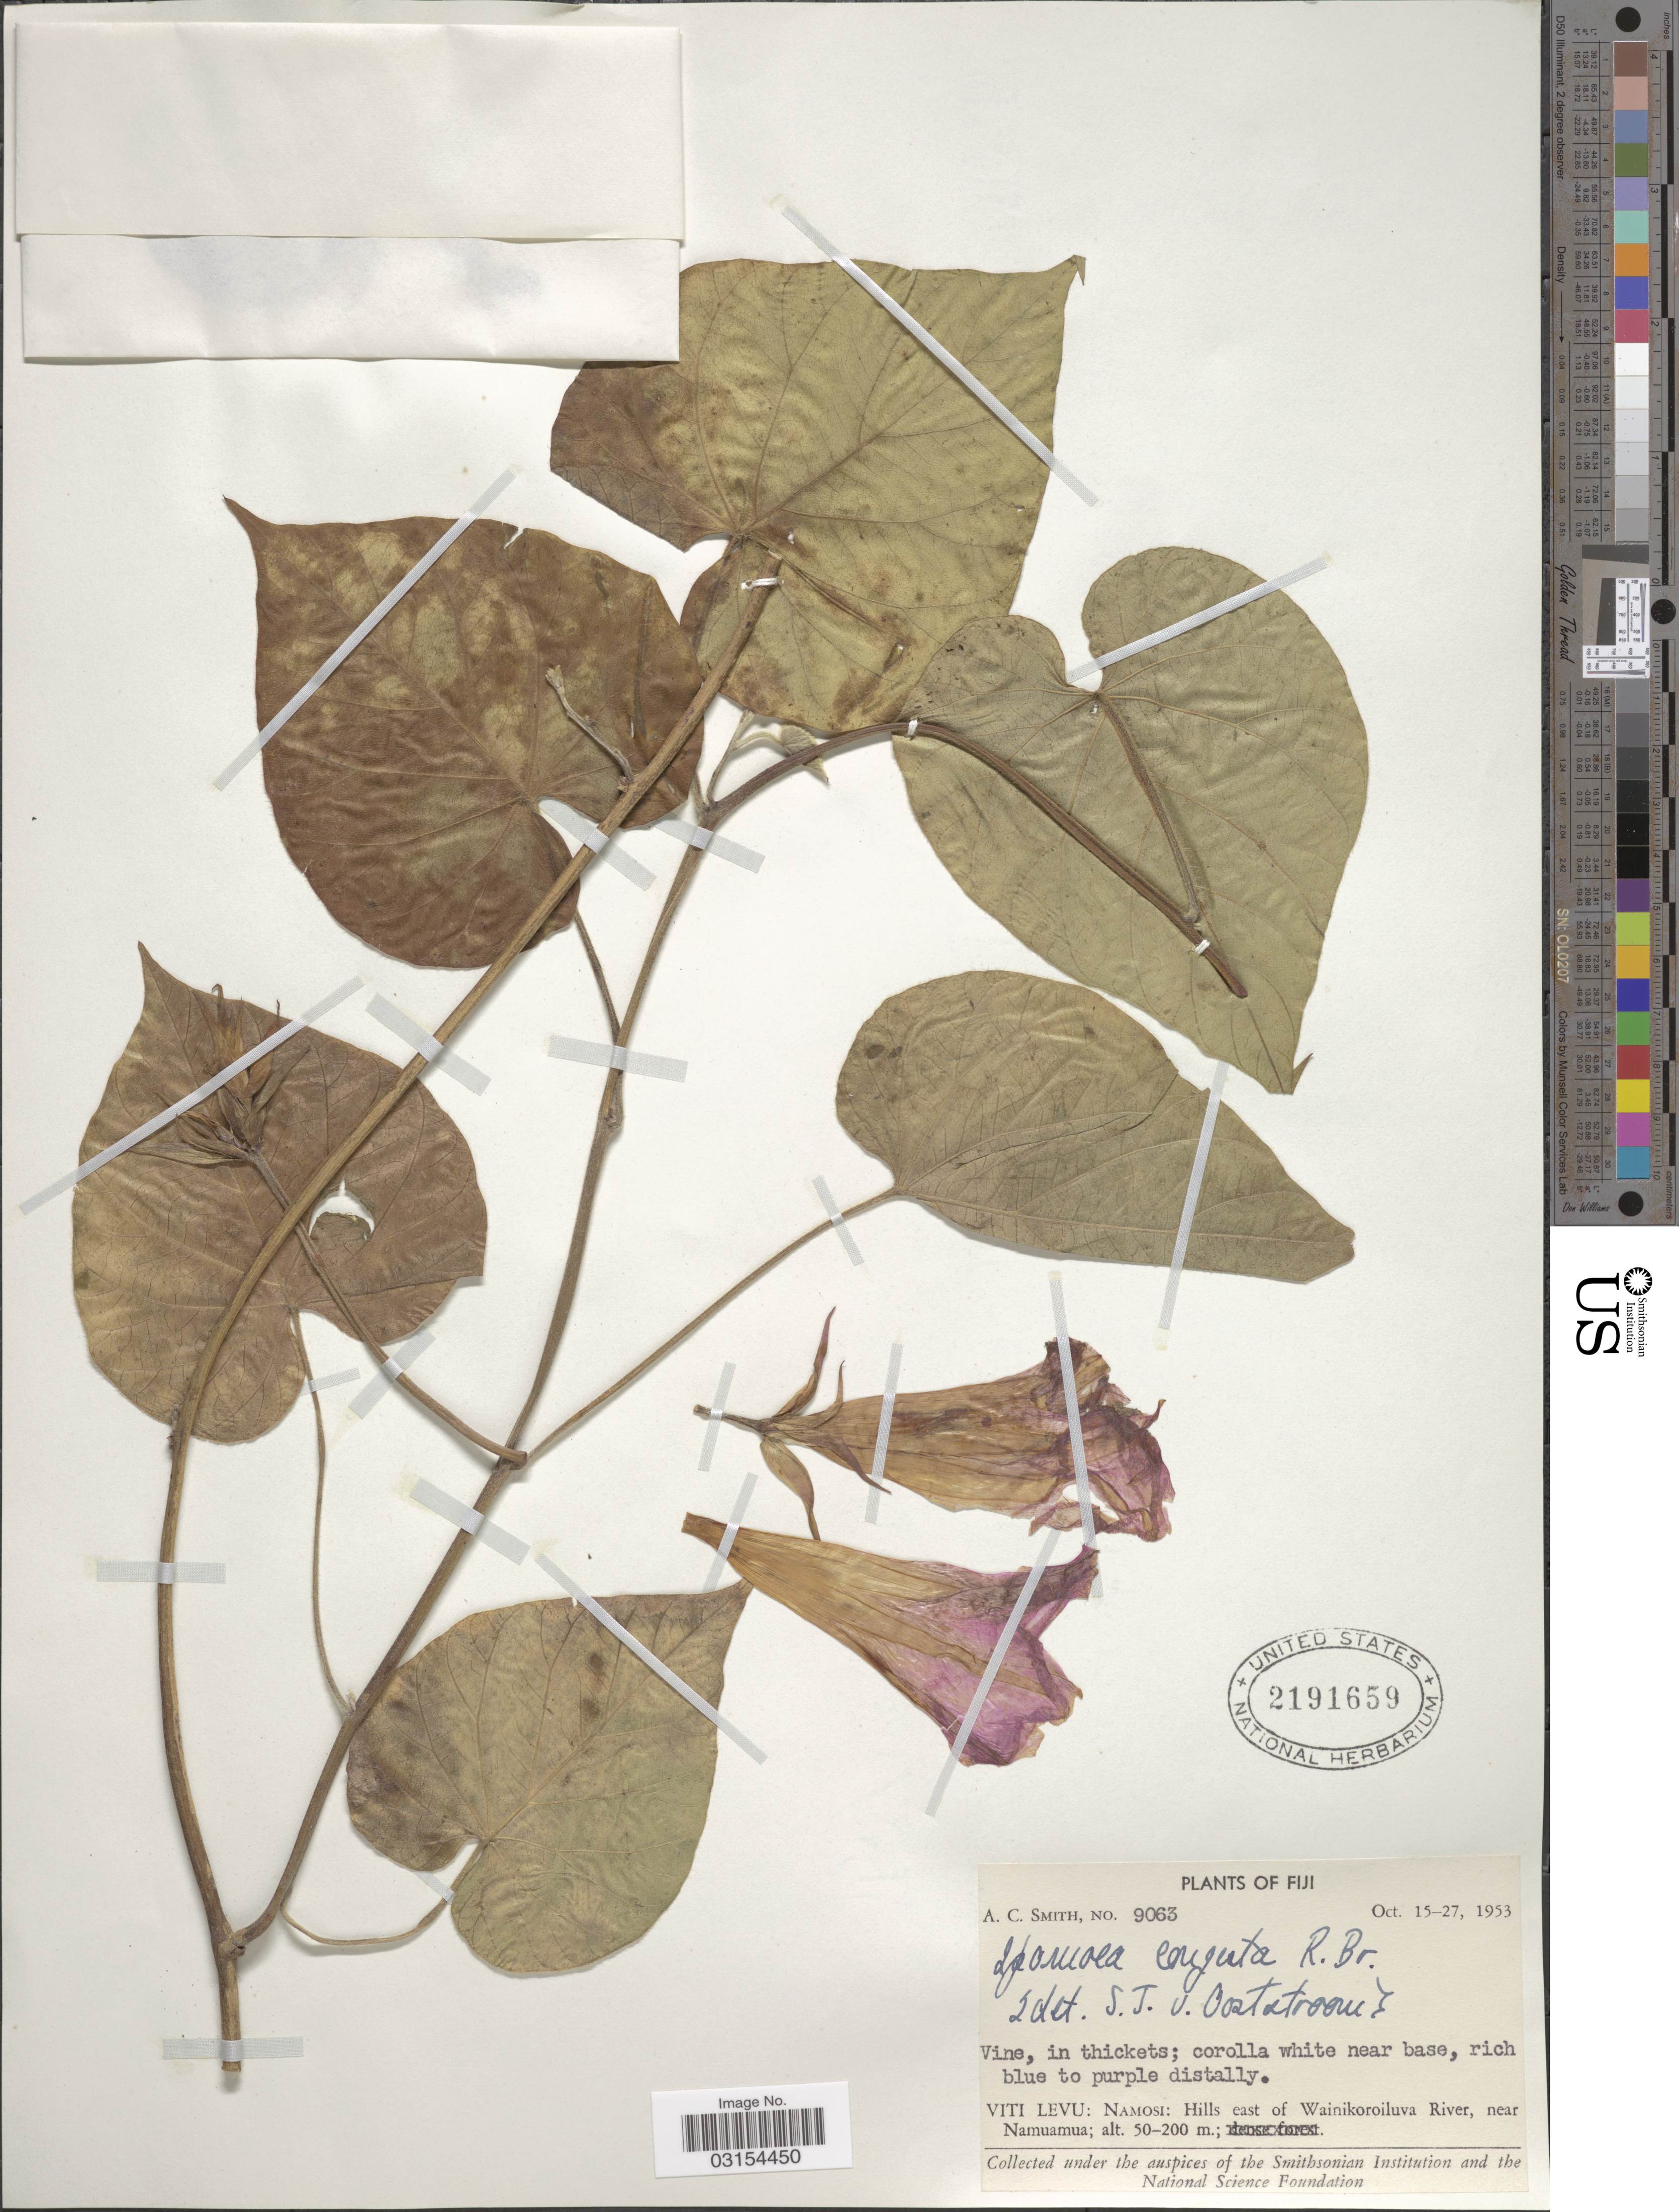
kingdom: Plantae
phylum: Tracheophyta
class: Magnoliopsida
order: Solanales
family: Convolvulaceae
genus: Ipomoea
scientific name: Ipomoea indica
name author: (Burm.) Merr.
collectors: A. C. Smith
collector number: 9063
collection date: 1953-10-15/1953-10-27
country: Fiji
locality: Viti Levu: Namosi: Hills east of Wainikoroiluva River, near Namauamua.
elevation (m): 50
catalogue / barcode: US 2191659